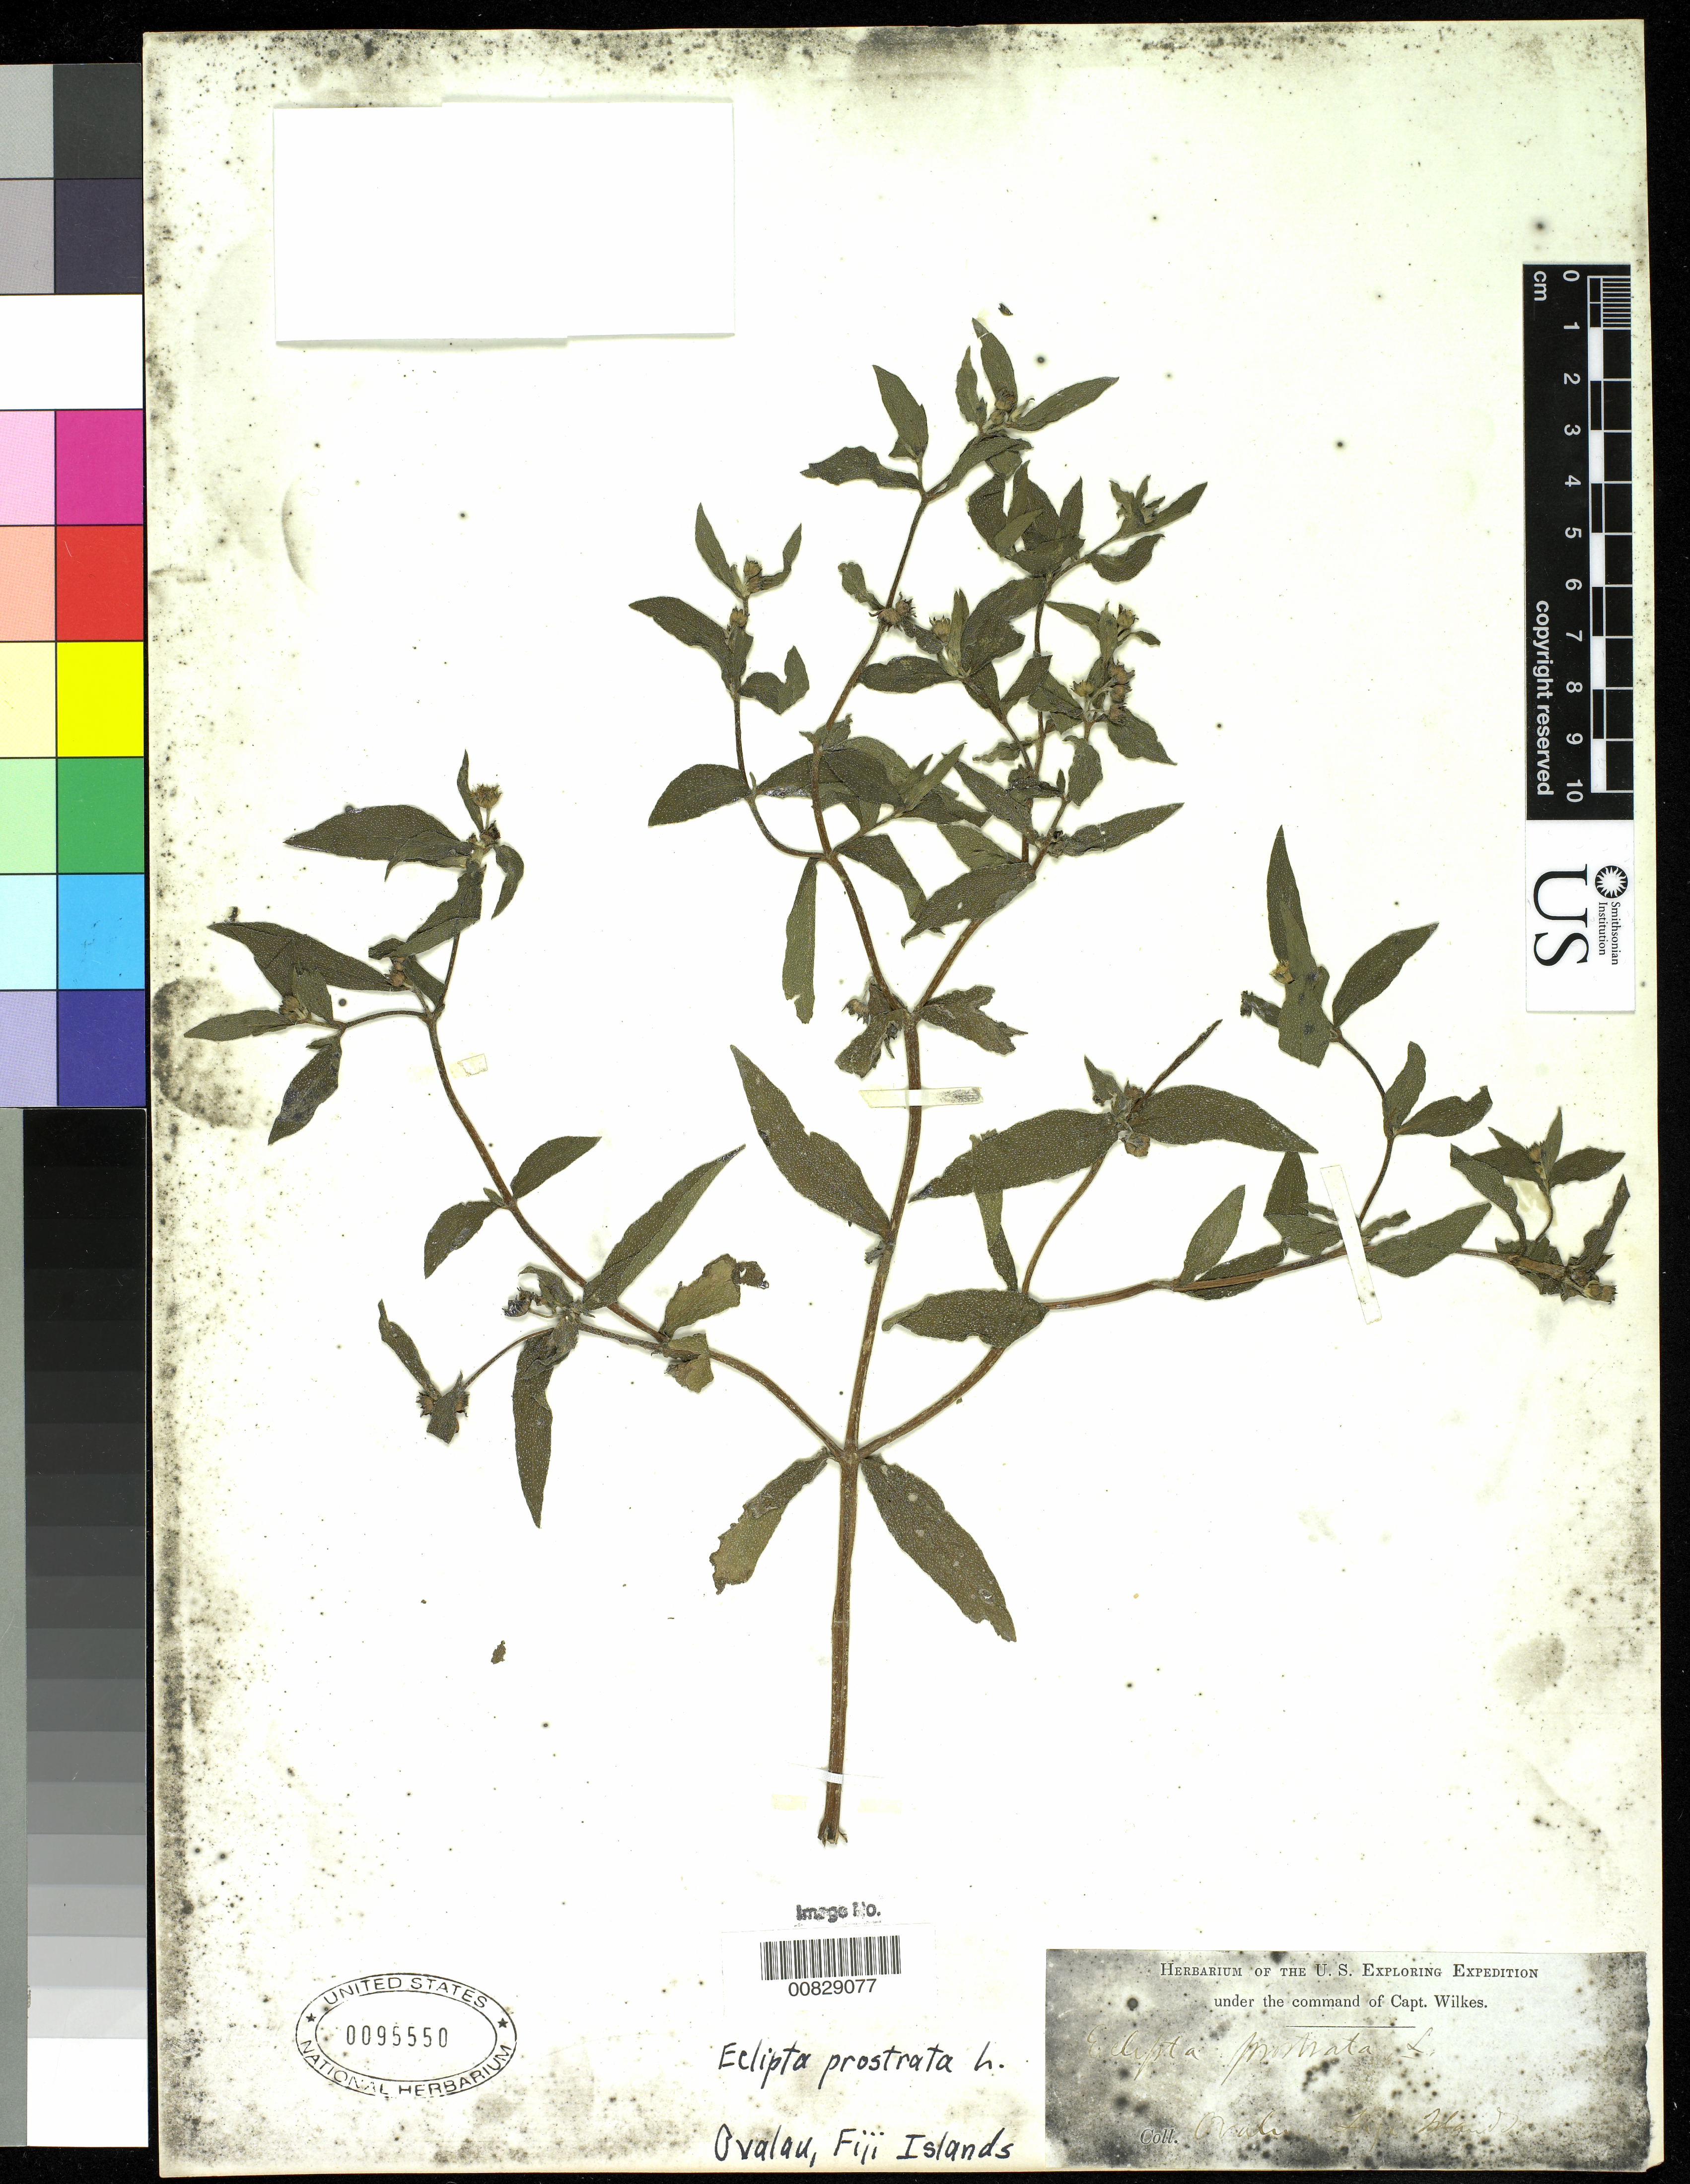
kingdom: Plantae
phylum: Tracheophyta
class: Magnoliopsida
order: Asterales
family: Asteraceae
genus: Eclipta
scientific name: Eclipta prostrata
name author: (L.) L.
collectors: Wilkes Explor. Exped.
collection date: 1838/1842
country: Fiji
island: Ovalau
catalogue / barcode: US 95550